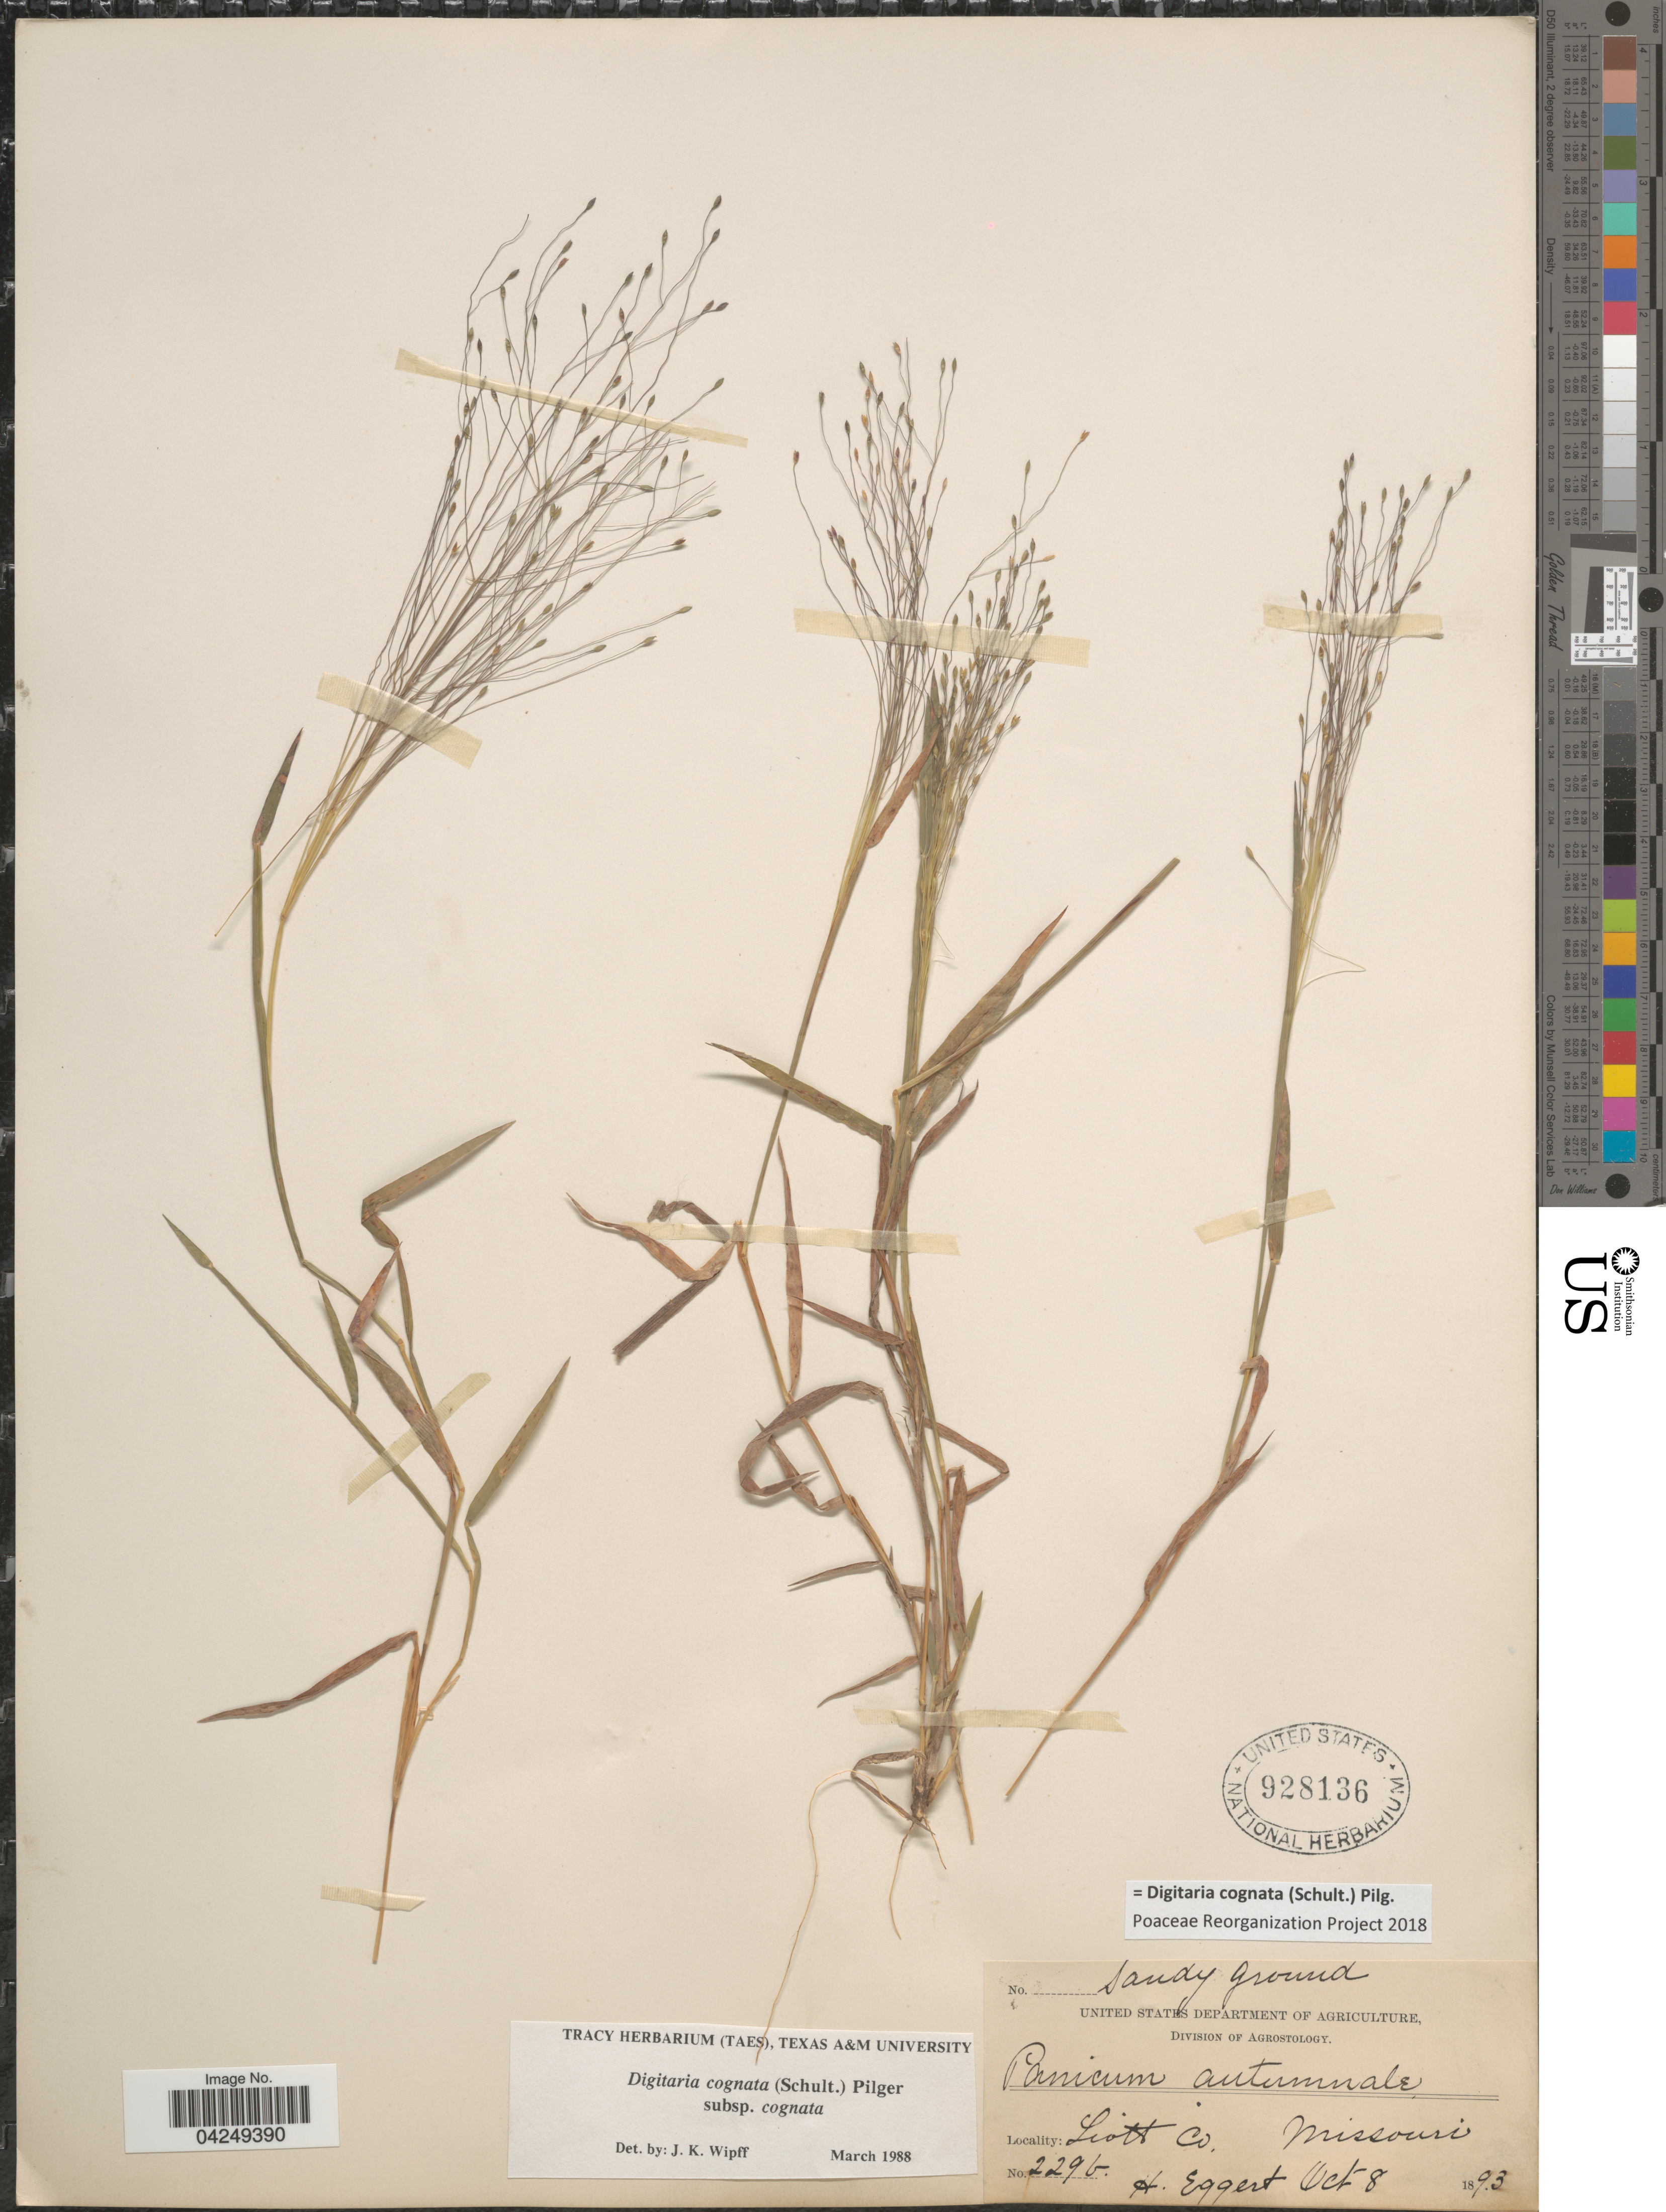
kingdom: Plantae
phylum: Tracheophyta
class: Liliopsida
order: Poales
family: Poaceae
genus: Digitaria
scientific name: Digitaria cognata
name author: (Scult.) Pilg.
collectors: H. Eggert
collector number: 229b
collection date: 1893-10-08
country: United States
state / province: Missouri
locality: Scott Co.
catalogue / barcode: US 928136